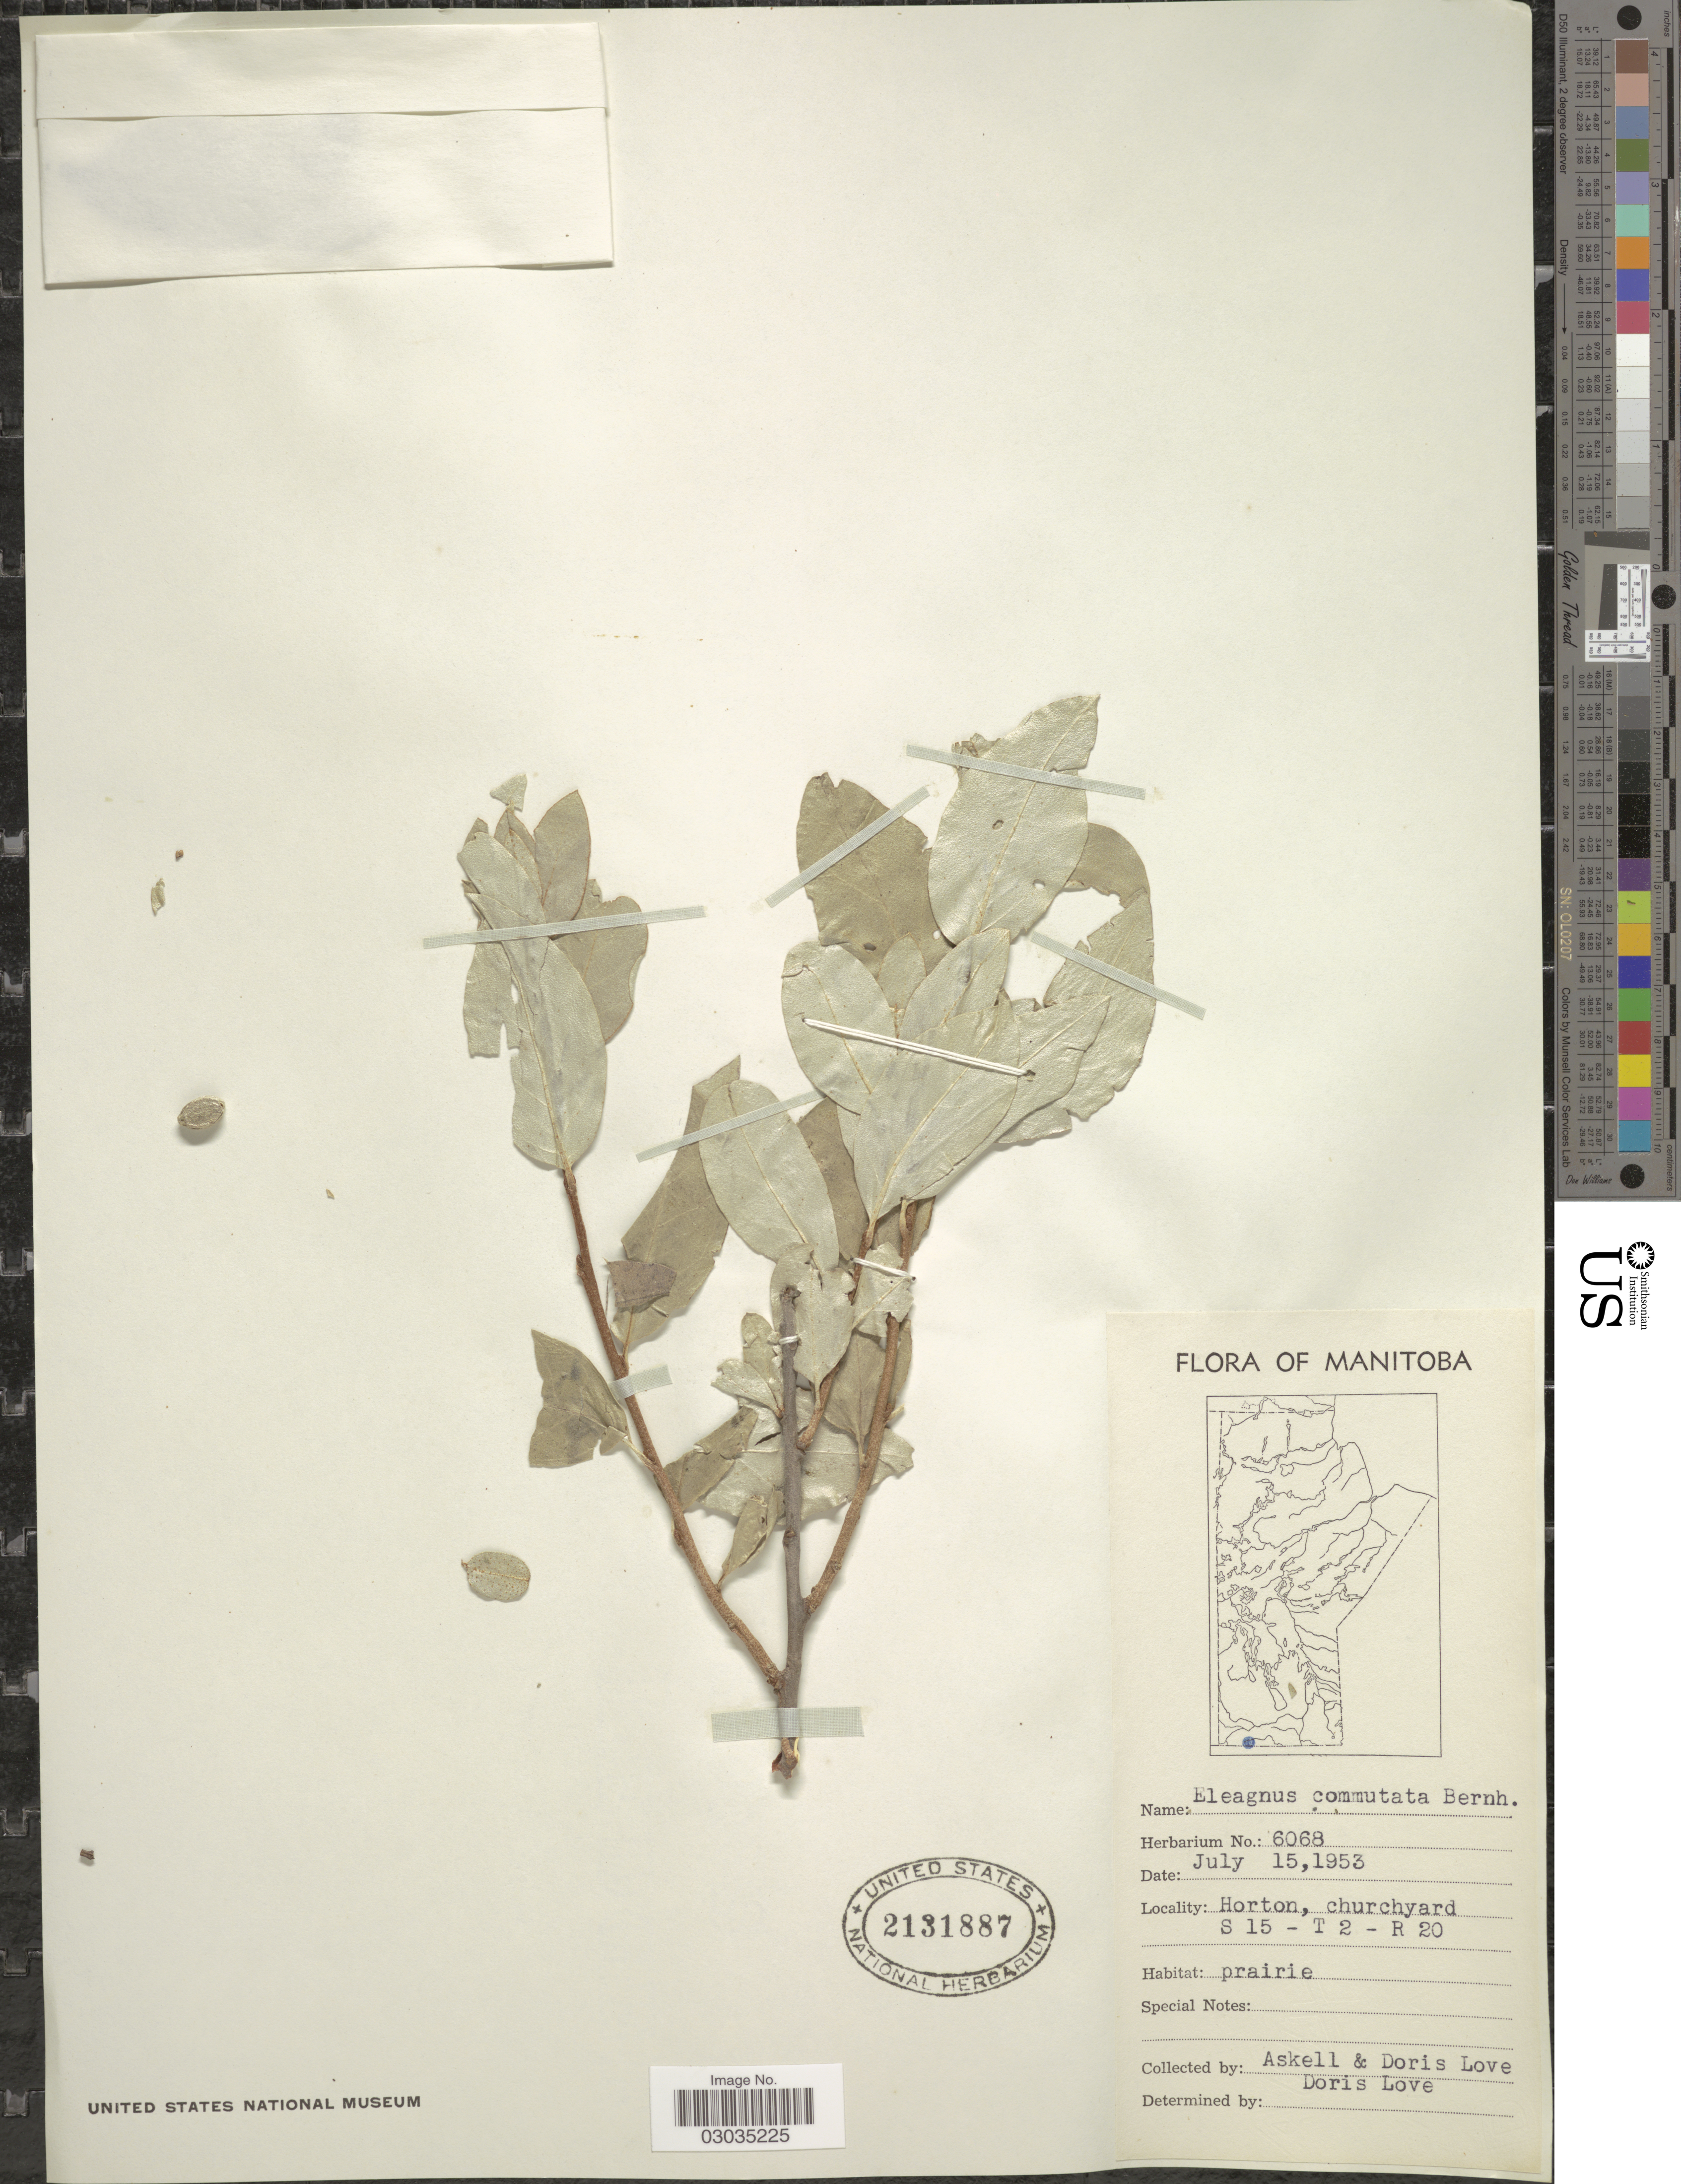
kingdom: Plantae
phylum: Tracheophyta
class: Magnoliopsida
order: Rosales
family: Elaeagnaceae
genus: Elaeagnus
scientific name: Elaeagnus commutata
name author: Bernh. ex Rydb.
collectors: Á. Löve & D. Löve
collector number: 6068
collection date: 1953-07-15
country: Canada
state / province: Manitoba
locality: Horton, churchyard, S 15 - T 2 - R 20.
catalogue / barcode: US 2131887